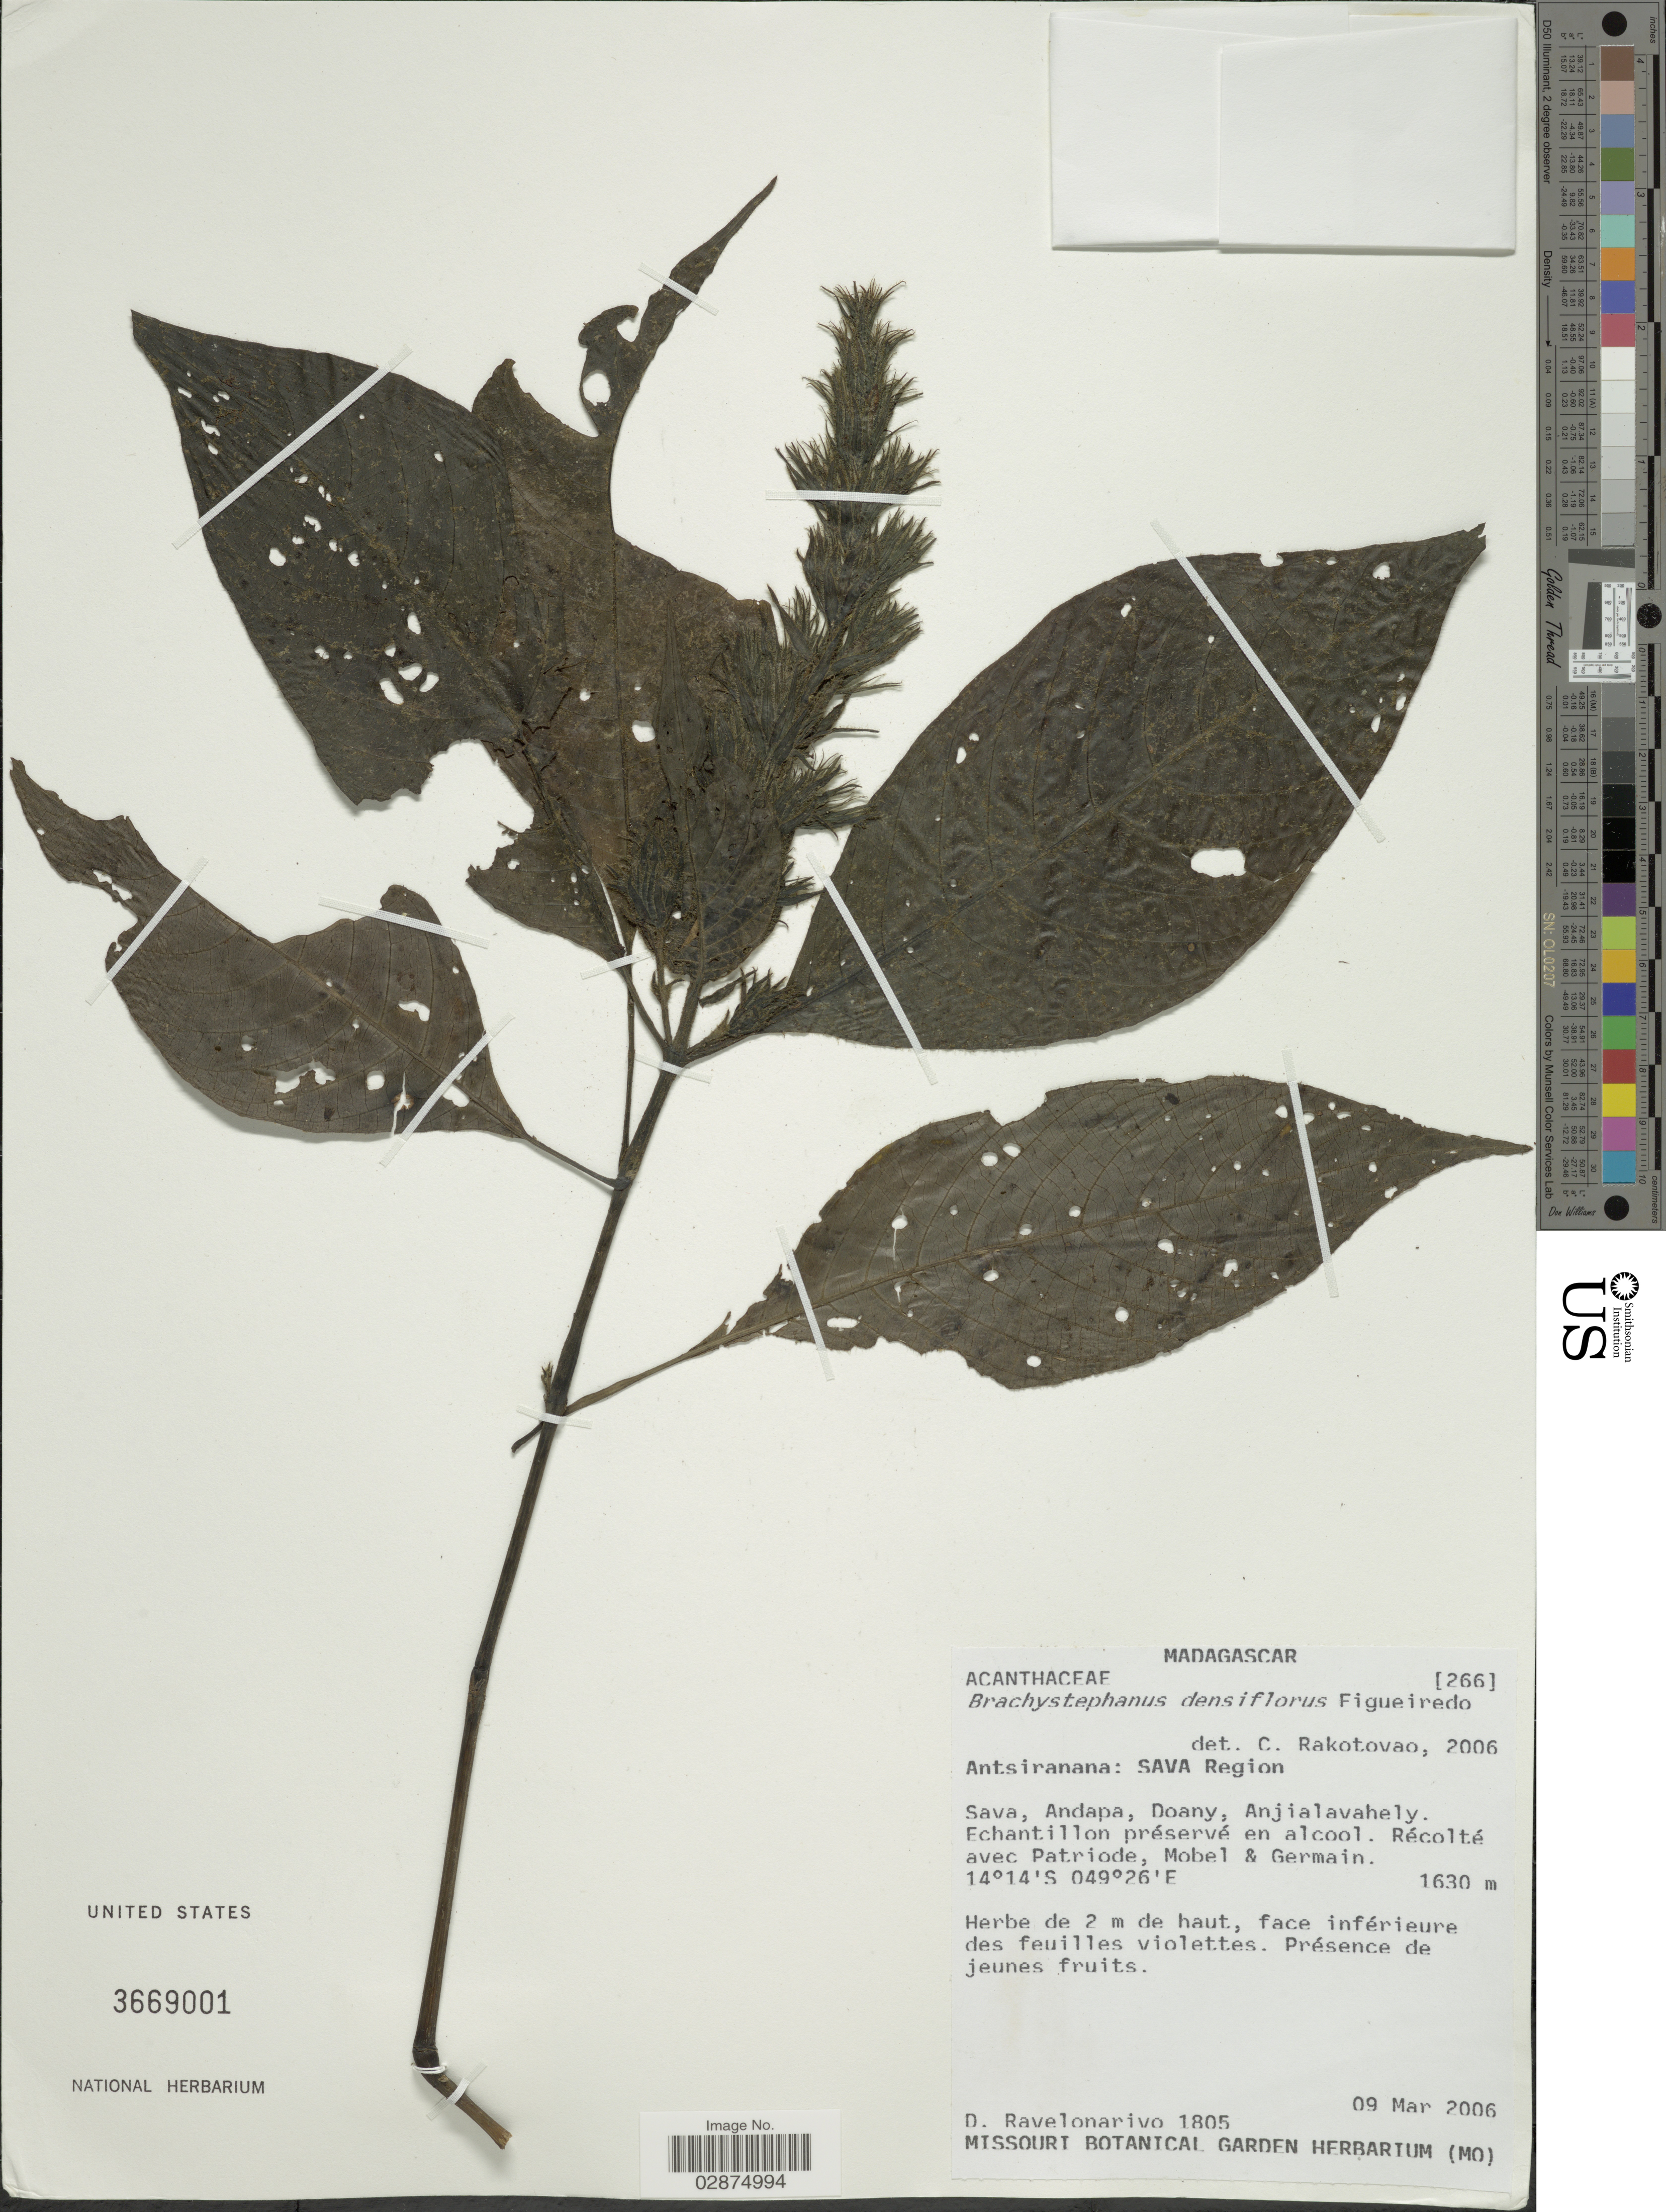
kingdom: Plantae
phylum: Tracheophyta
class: Magnoliopsida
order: Lamiales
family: Acanthaceae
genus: Brachystephanus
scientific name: Brachystephanus densiflorus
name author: Figueiredo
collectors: D. Ravelonarivo, Patriode, Mobel & -. Germain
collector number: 1805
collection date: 2006-03-09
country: Madagascar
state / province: Sava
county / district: Andapa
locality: Sava Region. Sava, Andapa, Doany, Anjialavabely.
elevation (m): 1630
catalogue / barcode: US 3669001